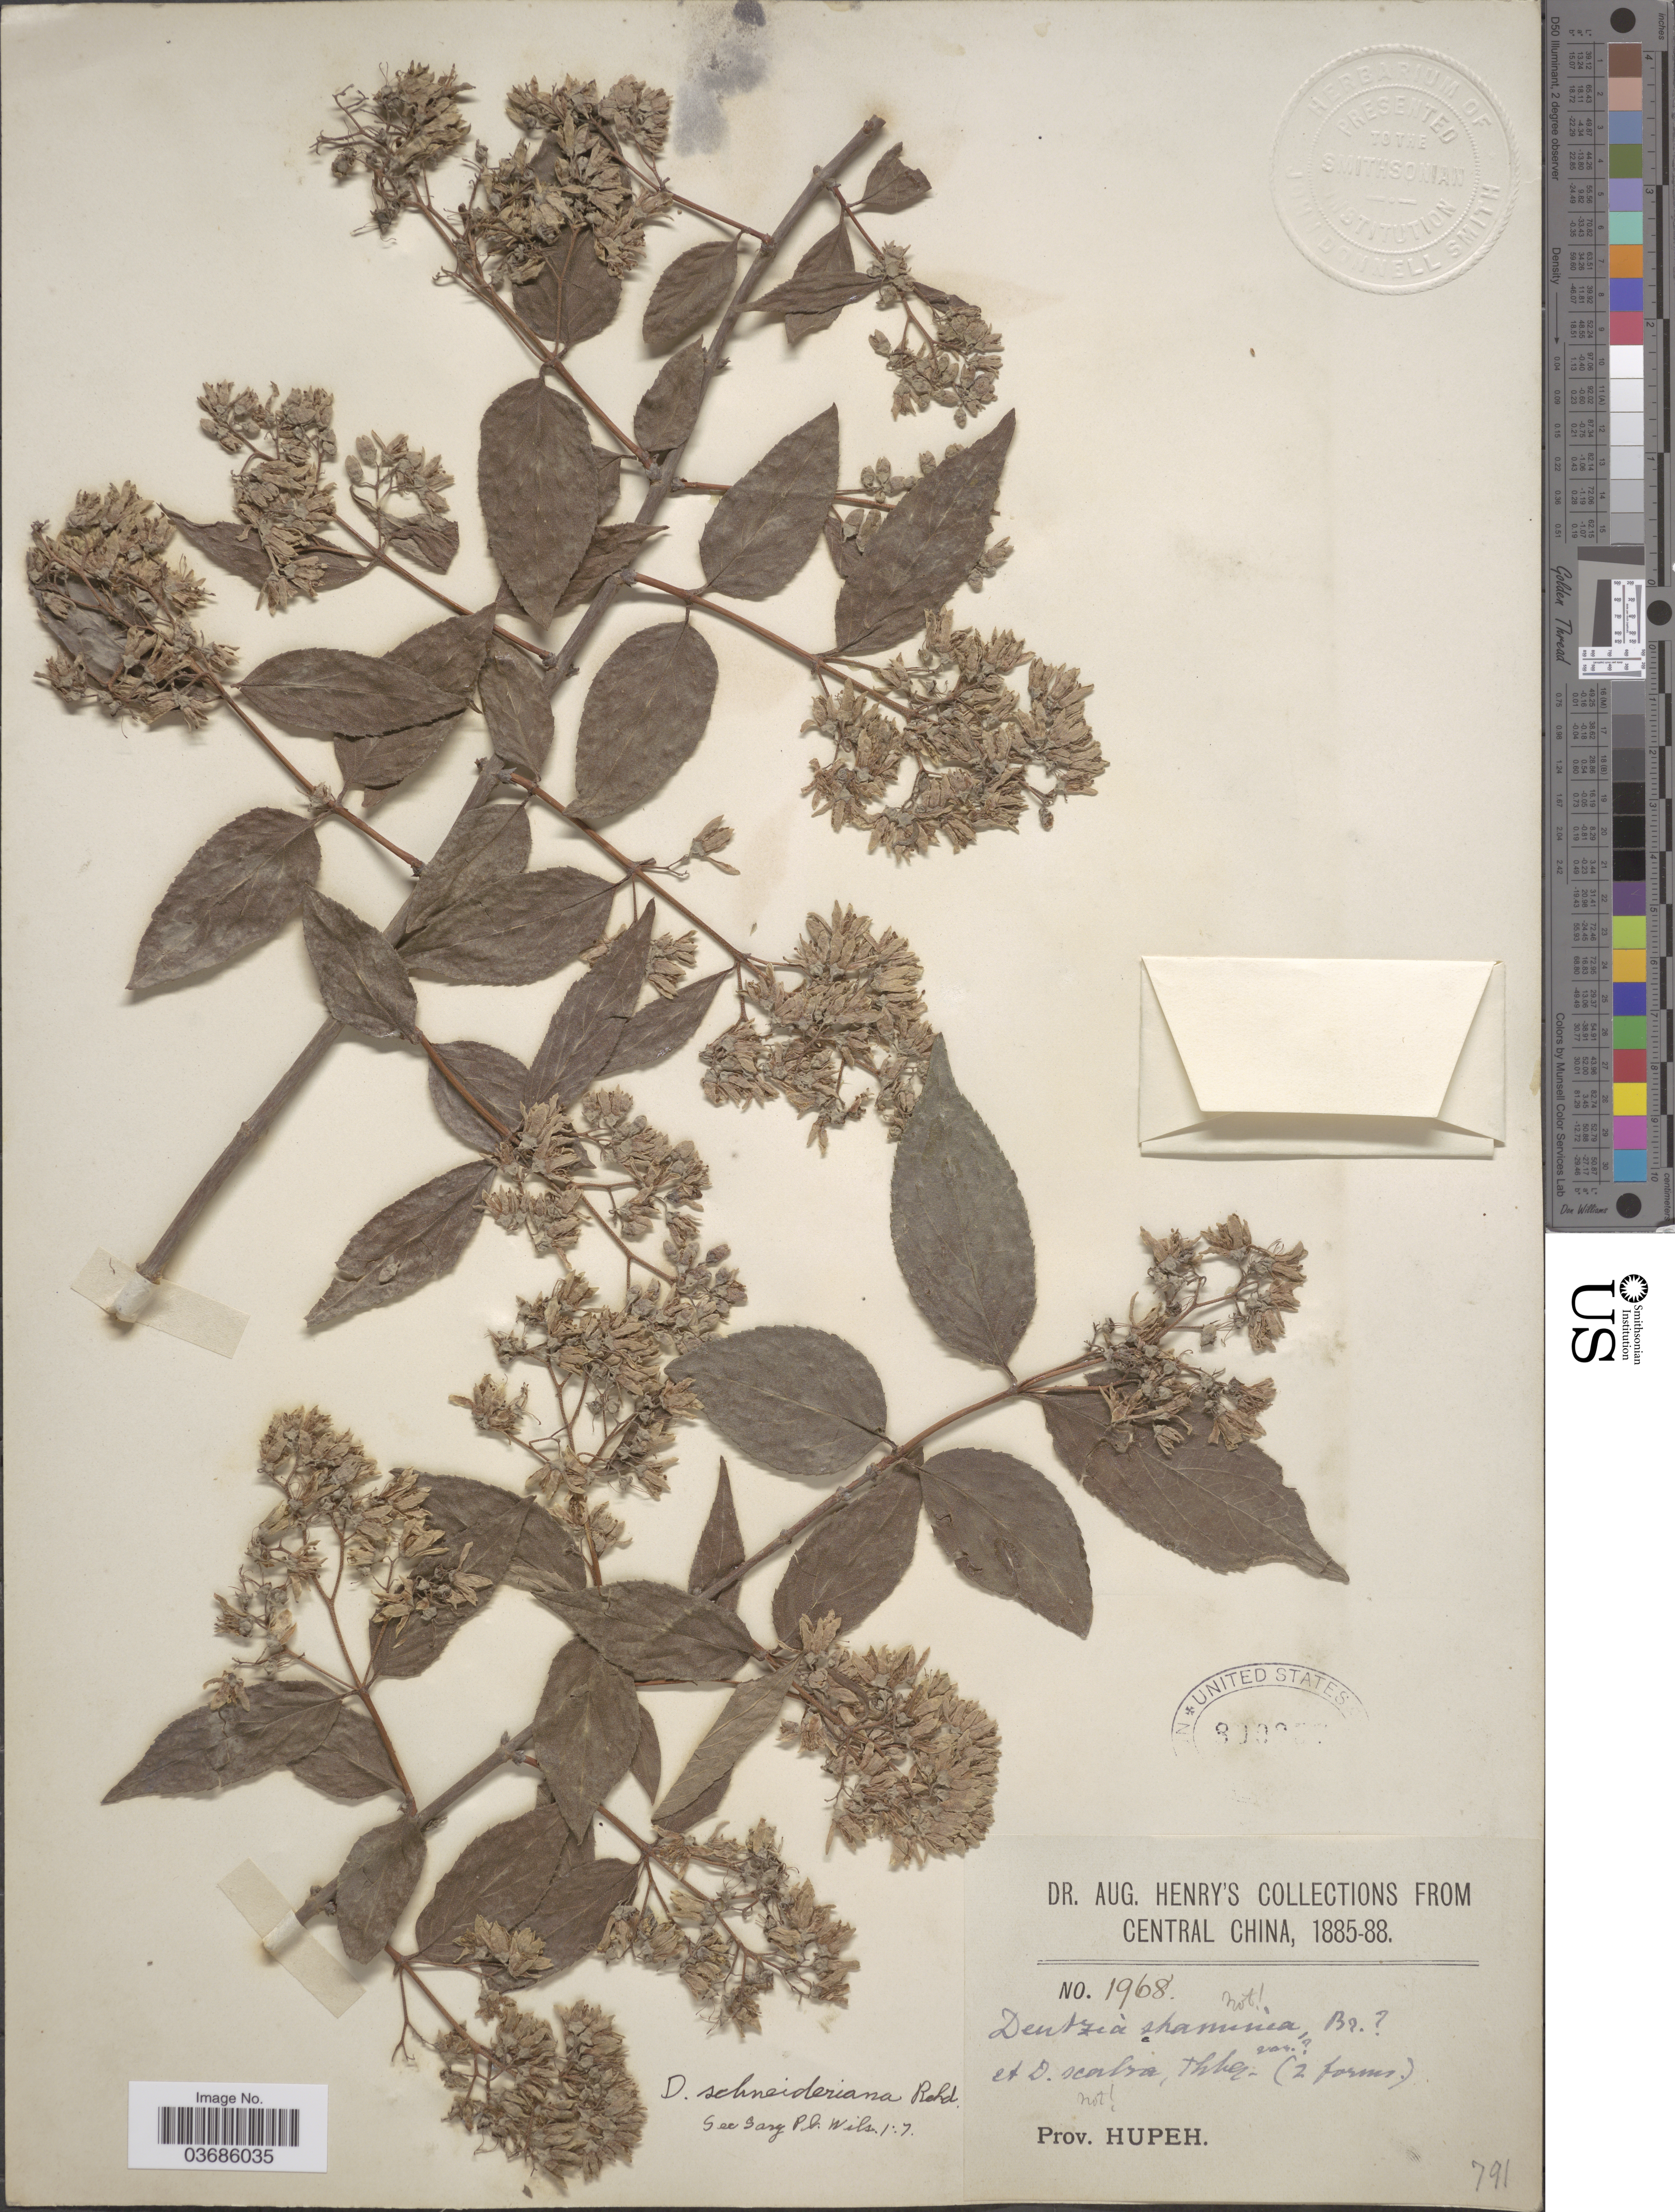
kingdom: Plantae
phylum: Tracheophyta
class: Magnoliopsida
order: Cornales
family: Hydrangeaceae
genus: Deutzia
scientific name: Deutzia schneideriana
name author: Rehder in Sarg.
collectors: A. Henry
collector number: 1968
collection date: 1885/1888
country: China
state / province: Hubei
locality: Central China. Prov. Hupeh.